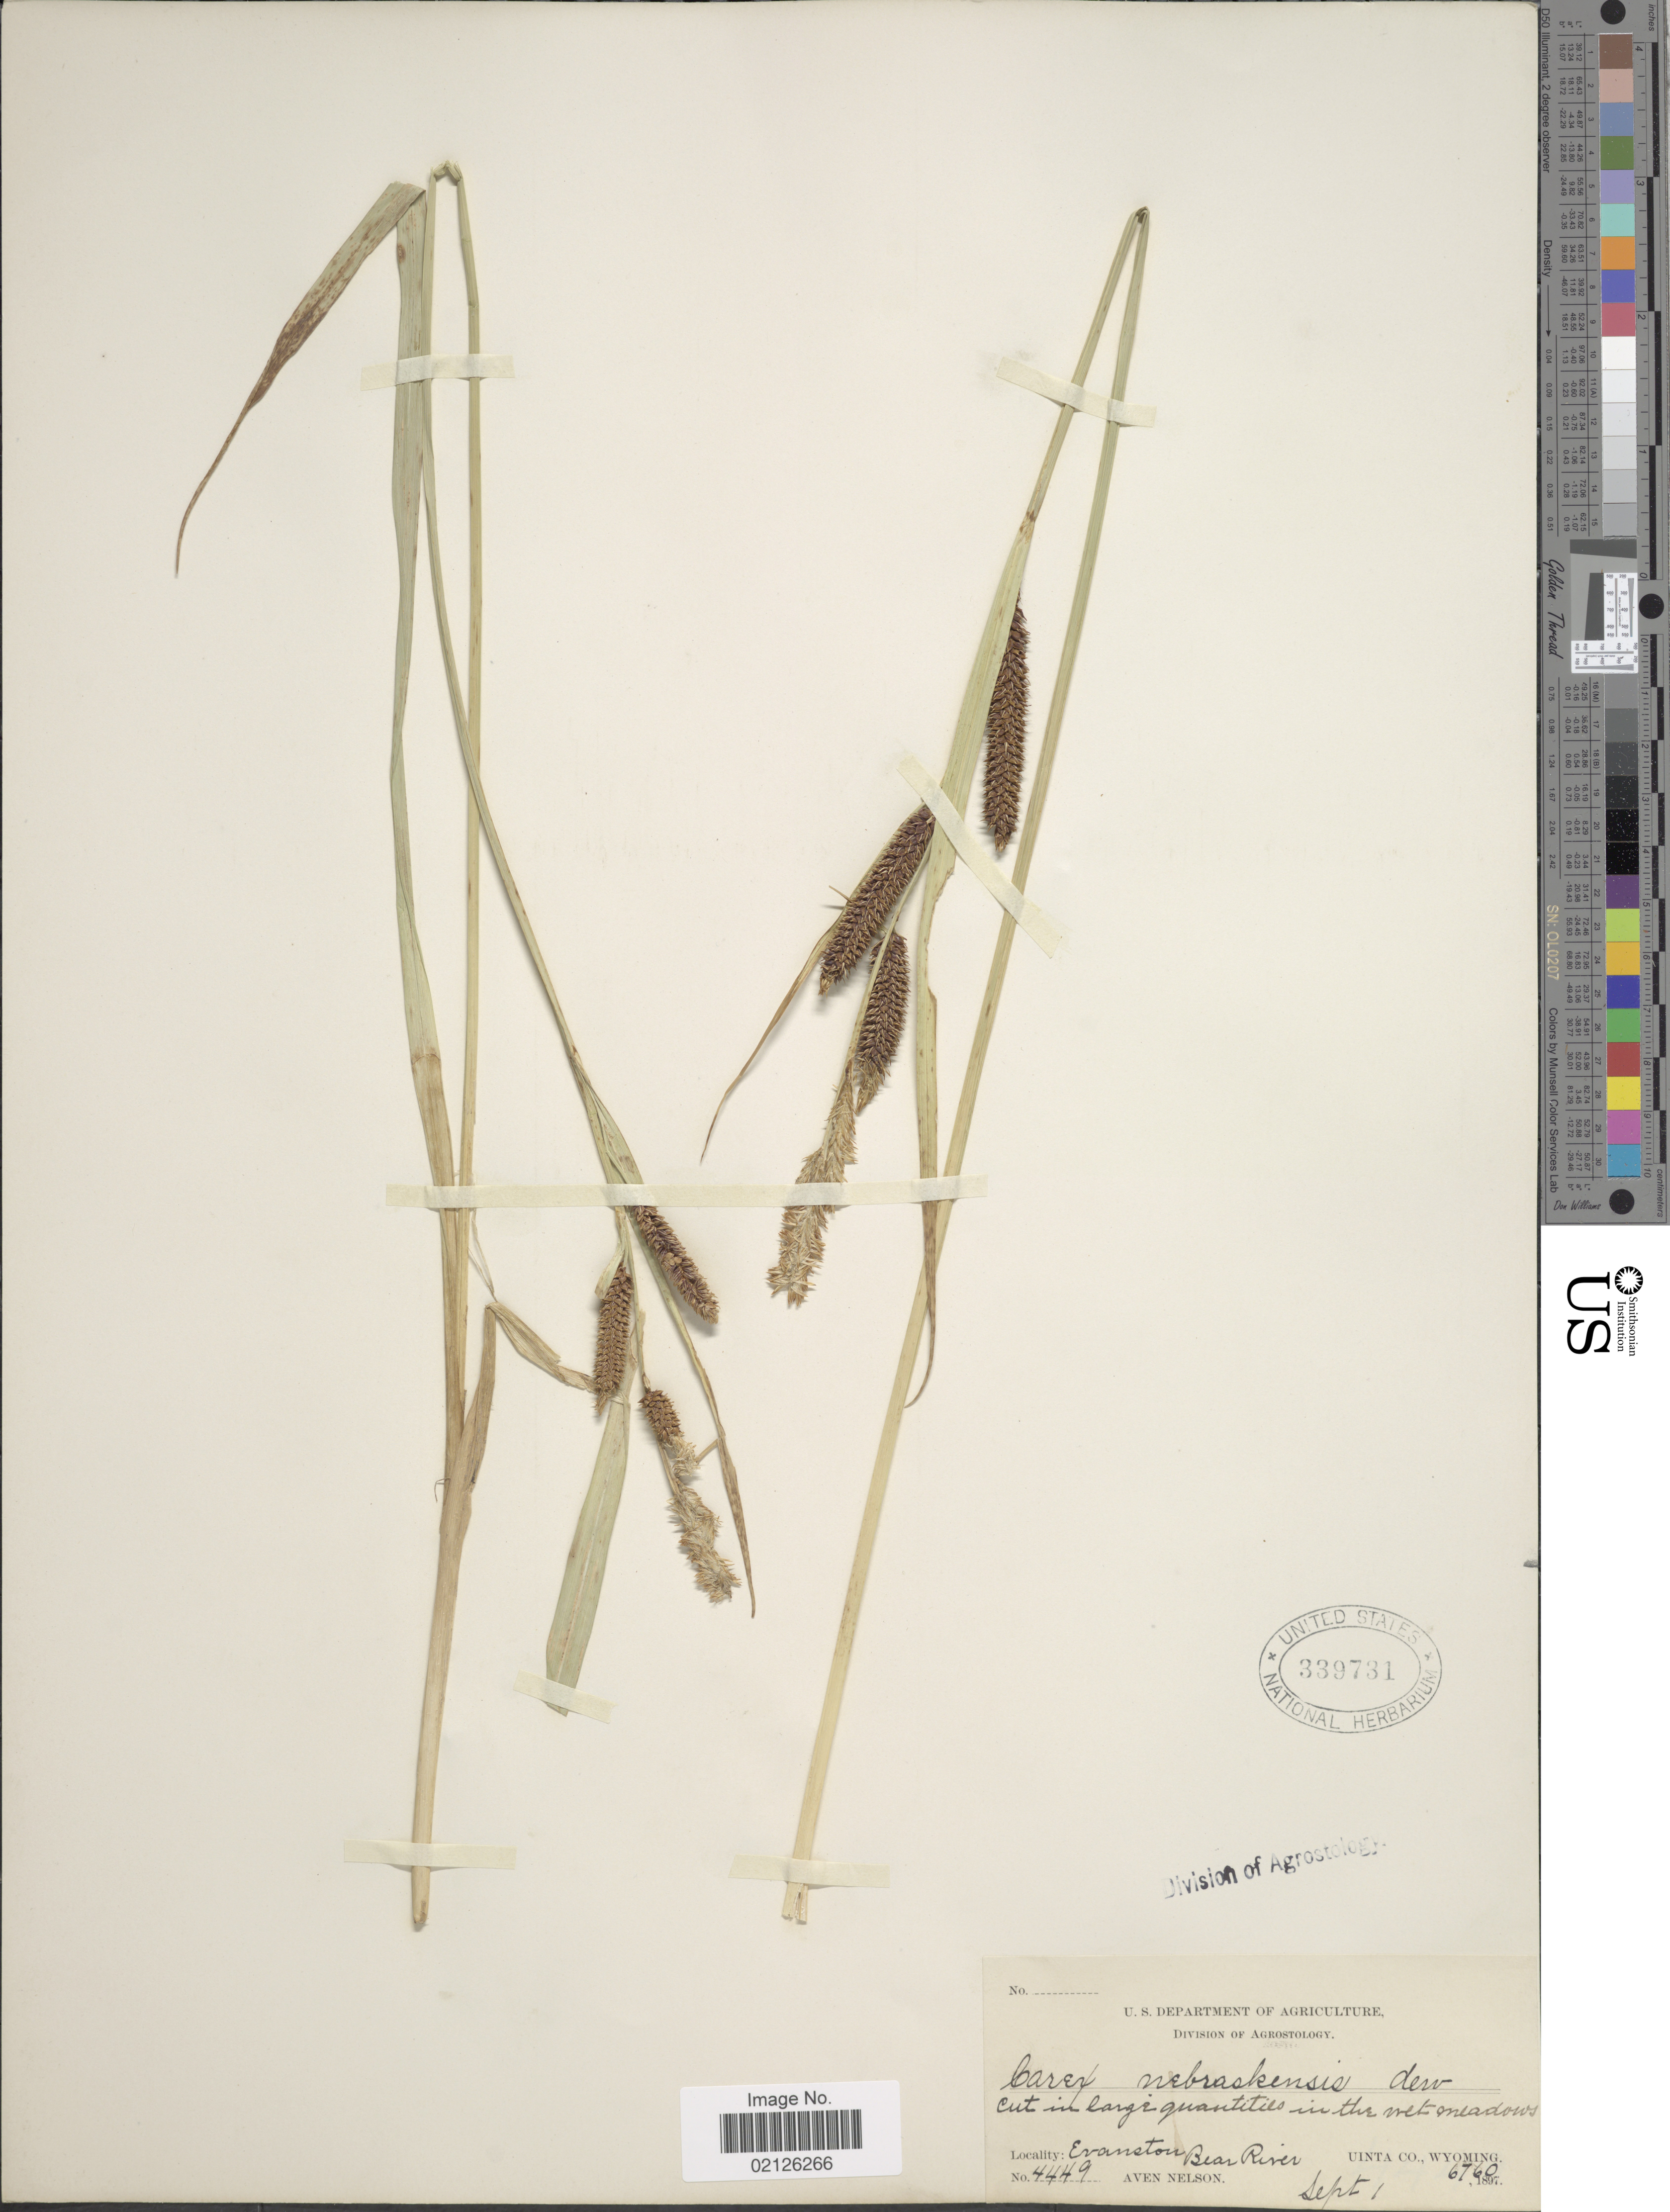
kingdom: Plantae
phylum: Tracheophyta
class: Liliopsida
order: Poales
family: Cyperaceae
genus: Carex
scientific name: Carex nebrascensis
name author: Dewey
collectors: A. Nelson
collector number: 4449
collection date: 1897-09-01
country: United States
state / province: Wyoming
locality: Cut in large quantities in the wet meadows, Evanston Bear River, Uinta Co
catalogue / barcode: US 339731